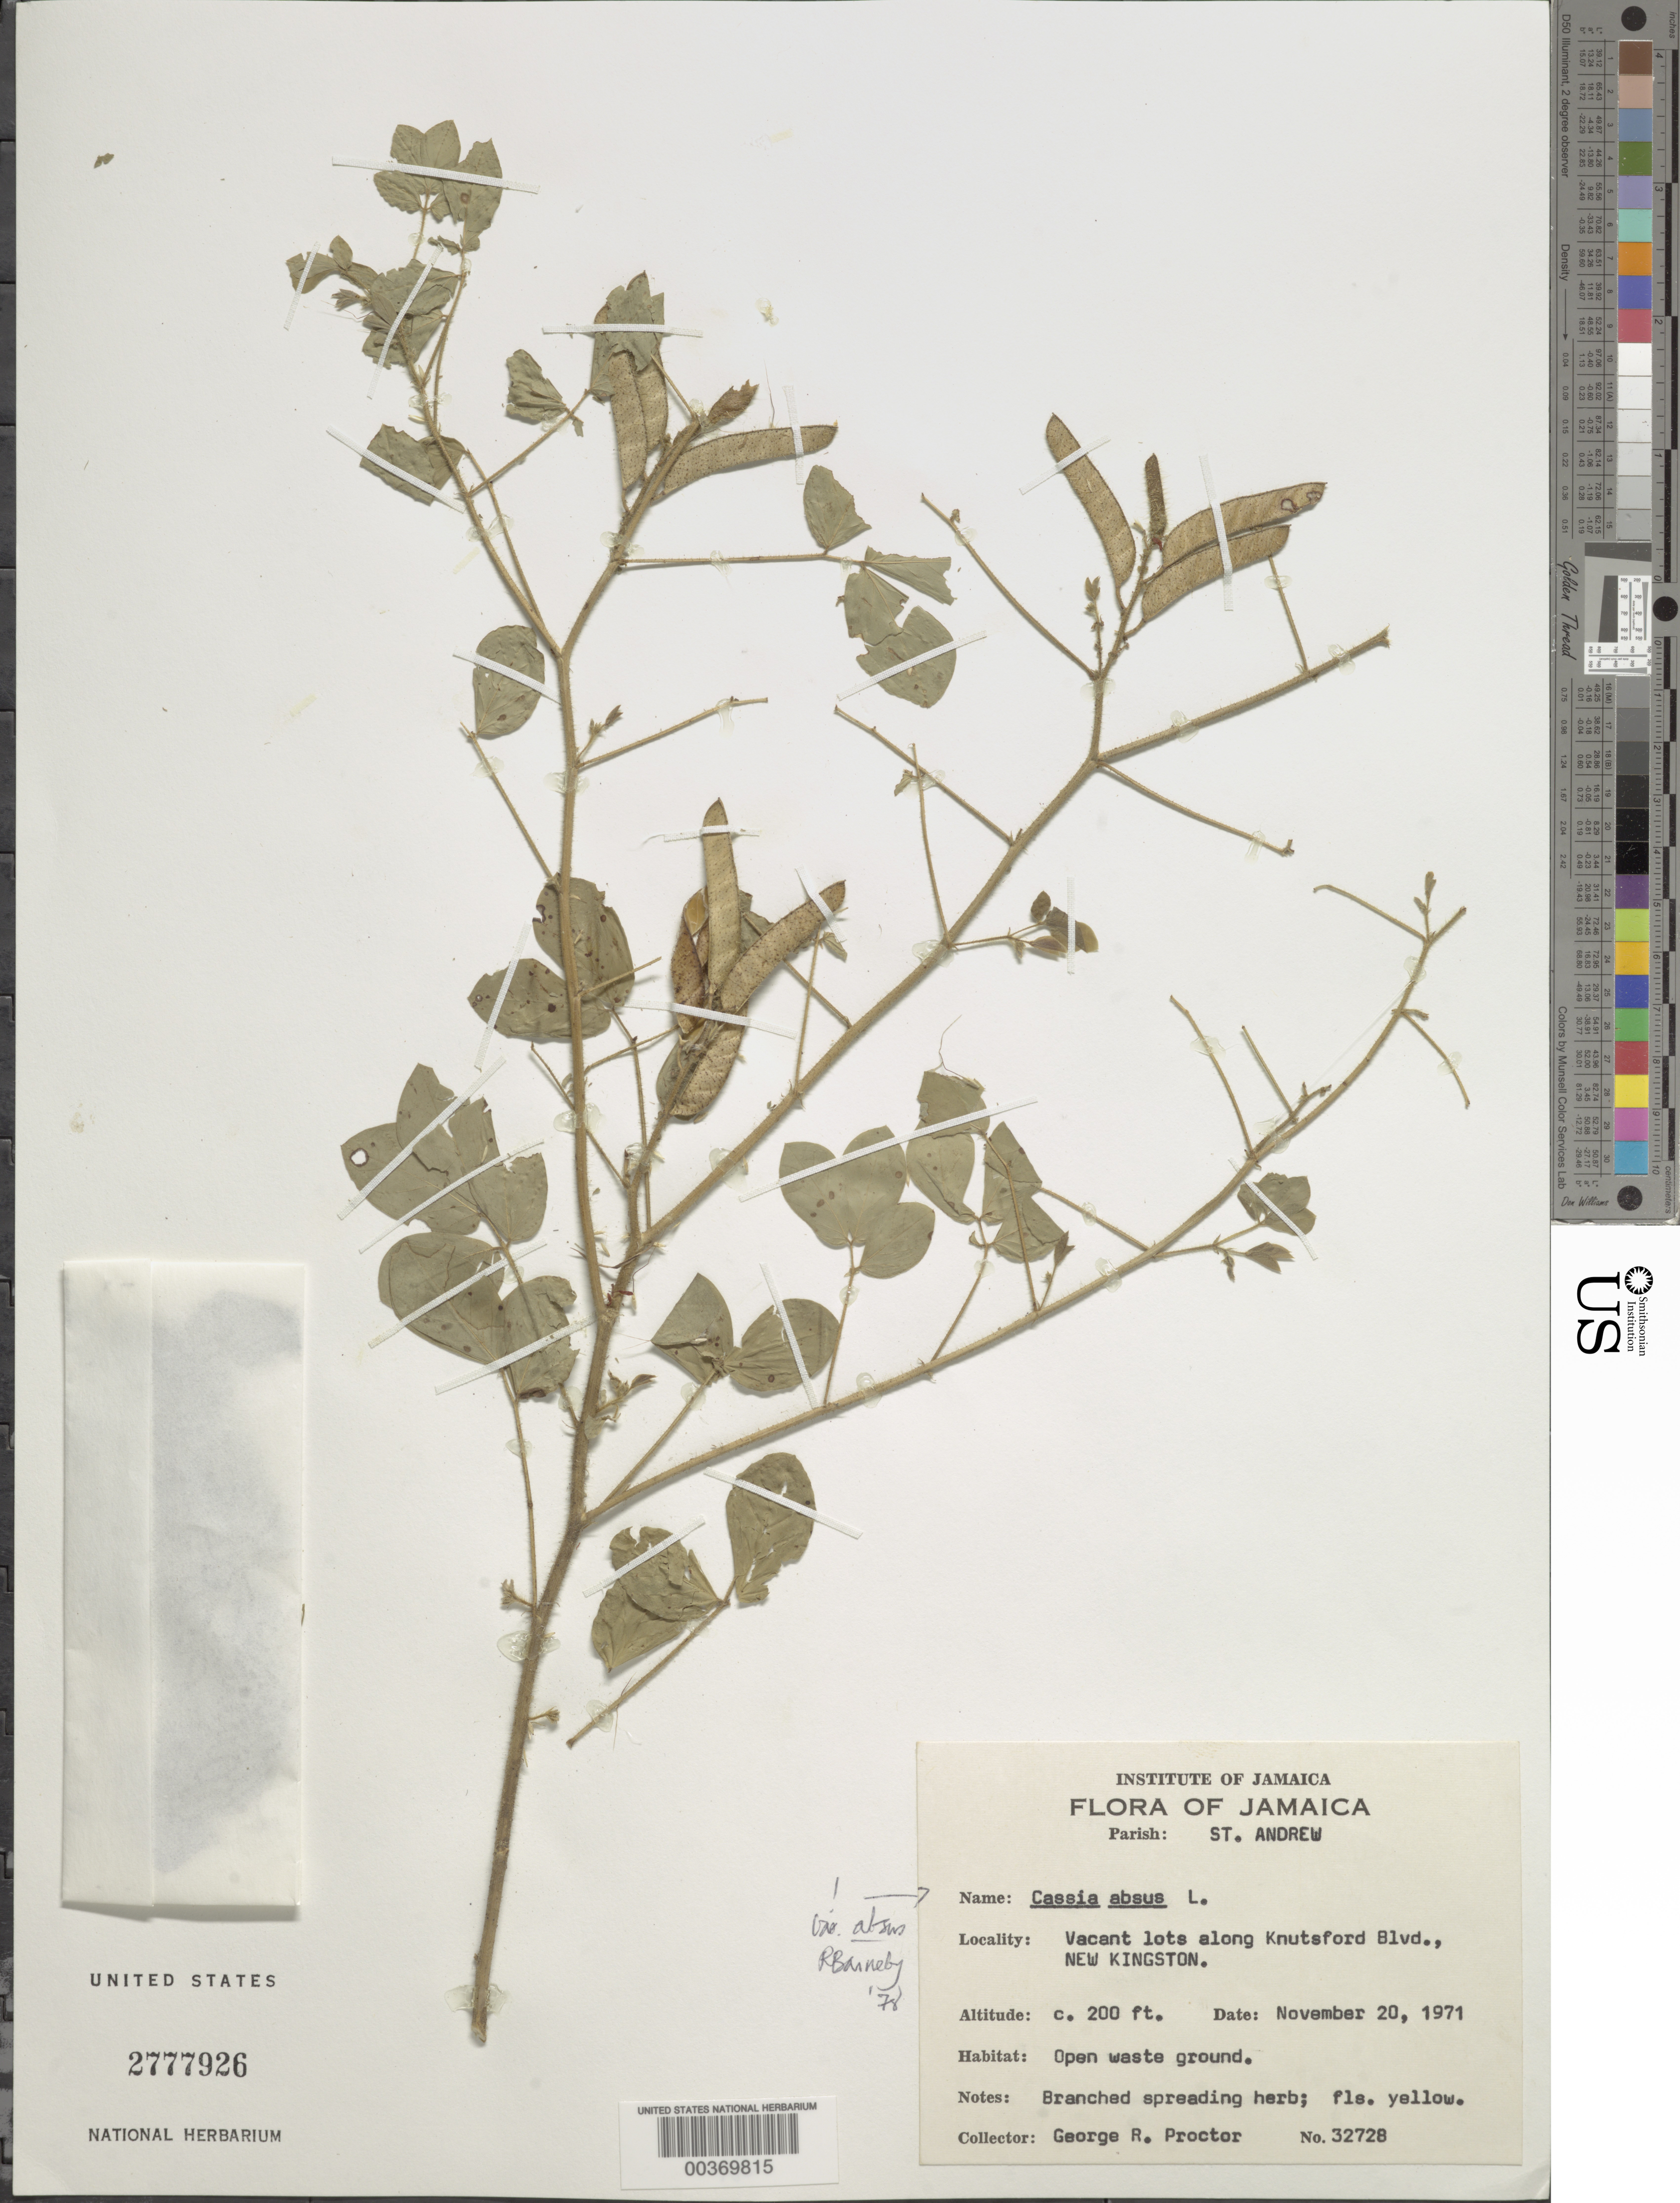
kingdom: Plantae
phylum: Tracheophyta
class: Magnoliopsida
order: Fabales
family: Fabaceae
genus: Chamaecrista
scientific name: Chamaecrista absus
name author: (L.) H.S. Irwin & Barneby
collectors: G. R. Proctor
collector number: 32728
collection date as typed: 20 Nov 1971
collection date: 1971-11-20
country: Jamaica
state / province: Saint Andrew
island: Greater Antilles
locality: Vacants lots along knutsford blvd., new kingston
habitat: Open waste ground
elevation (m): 61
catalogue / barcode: US 2777926